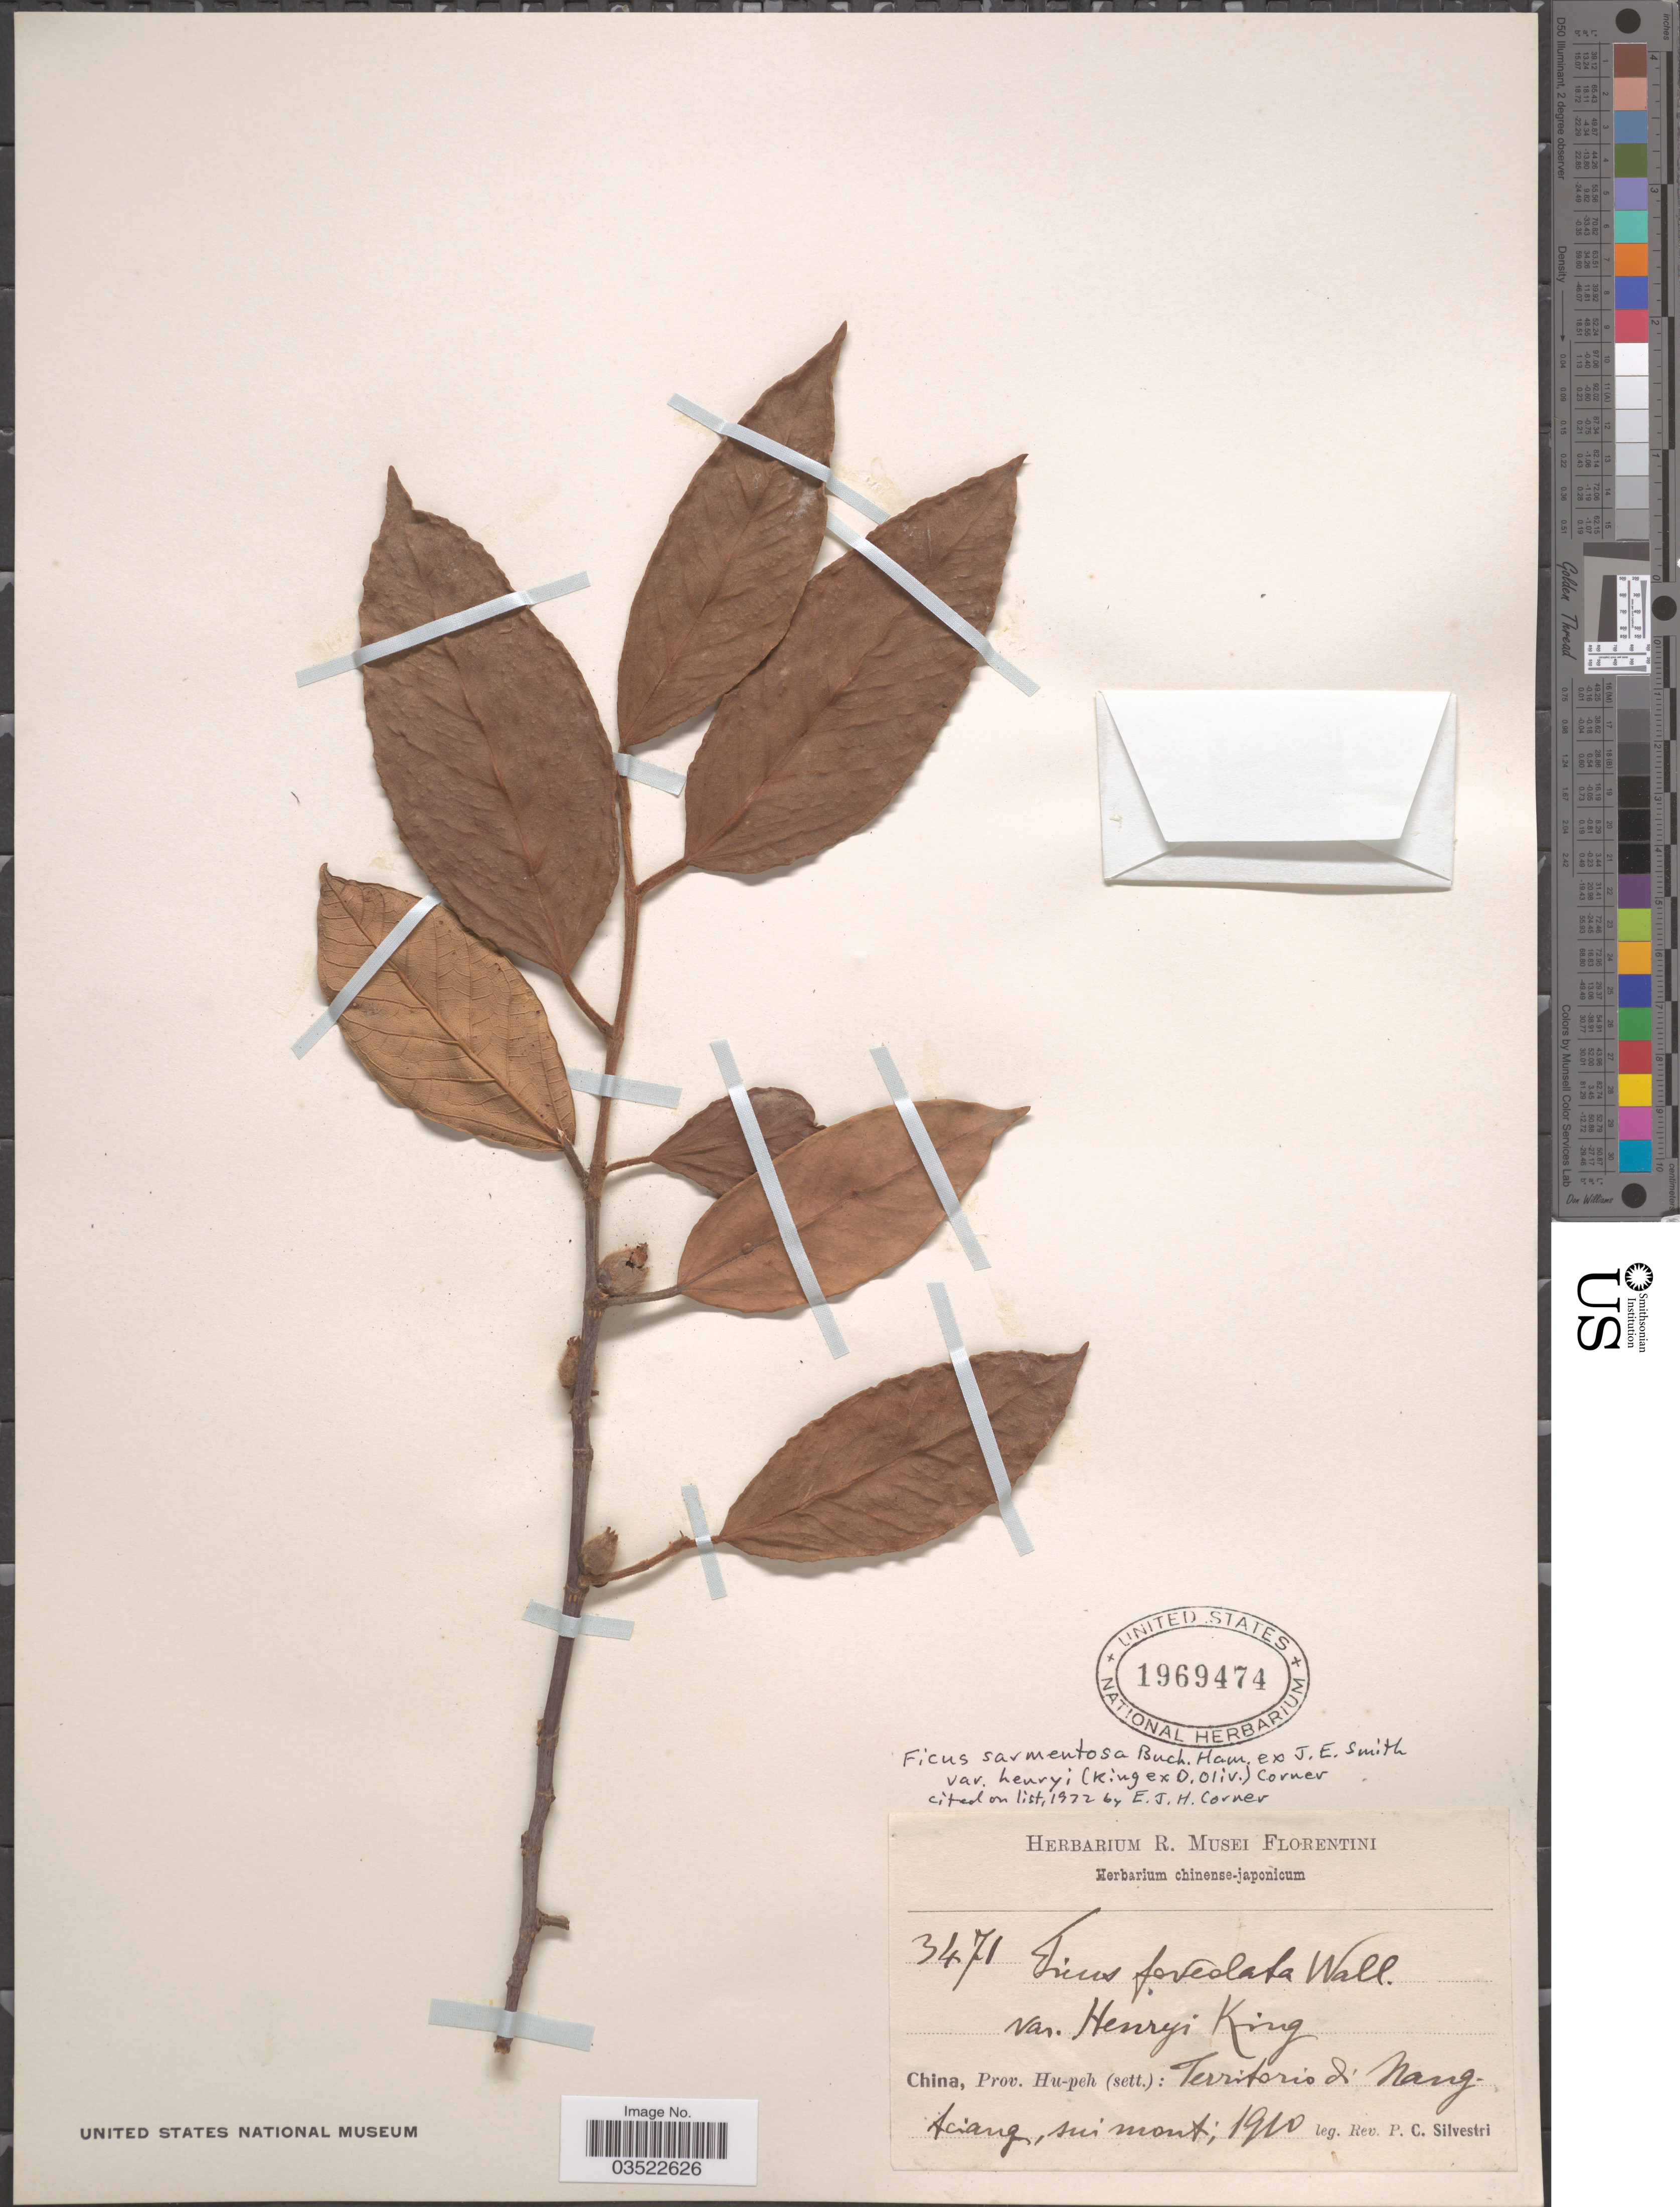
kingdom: Plantae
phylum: Tracheophyta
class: Magnoliopsida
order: Rosales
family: Moraceae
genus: Ficus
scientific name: Ficus sarmentosa var. henryi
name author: (King ex Oliv.) Corner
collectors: P. Silvestri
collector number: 3471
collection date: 1910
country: China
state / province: Hubei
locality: Prov. Hu-peh (sett.): Territorio di* Nang-Aciang*, sui* mont.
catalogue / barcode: US 1969474